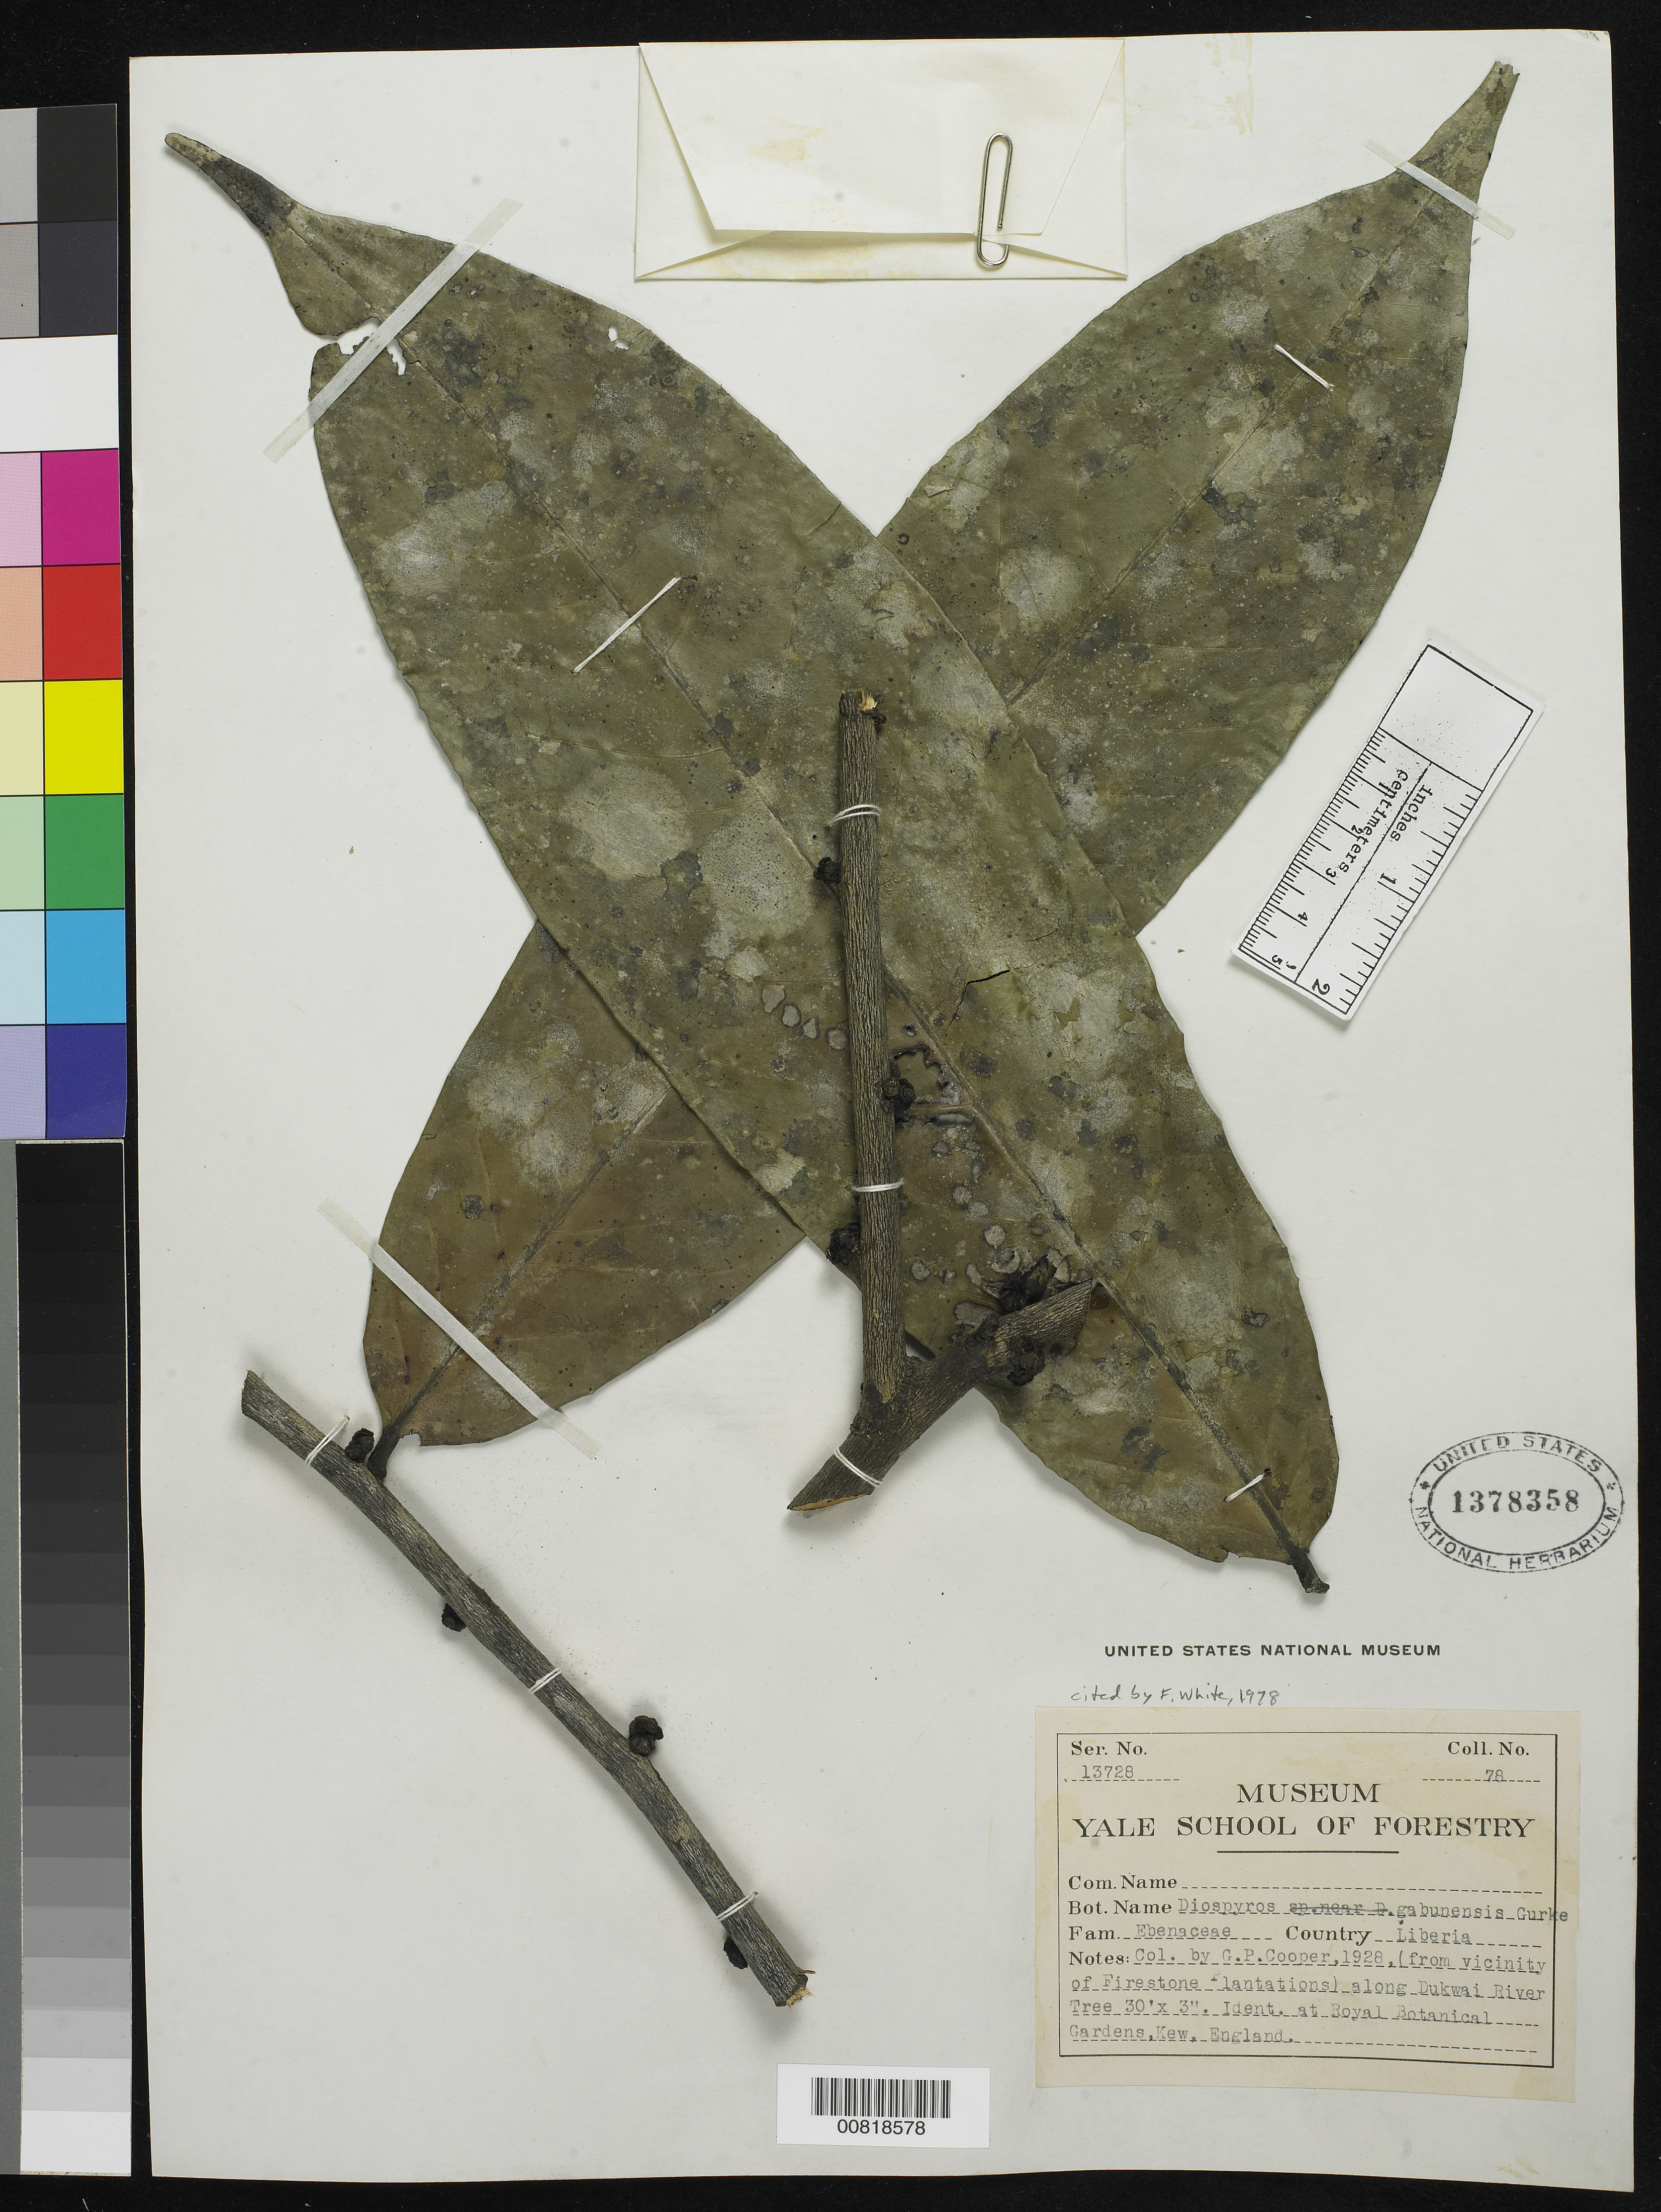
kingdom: Plantae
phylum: Tracheophyta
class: Magnoliopsida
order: Ericales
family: Ebenaceae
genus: Diospyros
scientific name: Diospyros gabunensis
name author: Gürke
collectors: G. Cooper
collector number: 78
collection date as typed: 1928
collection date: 1928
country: Liberia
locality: (near Firestone Plantations) along Dukwai River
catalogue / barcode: US 1378358